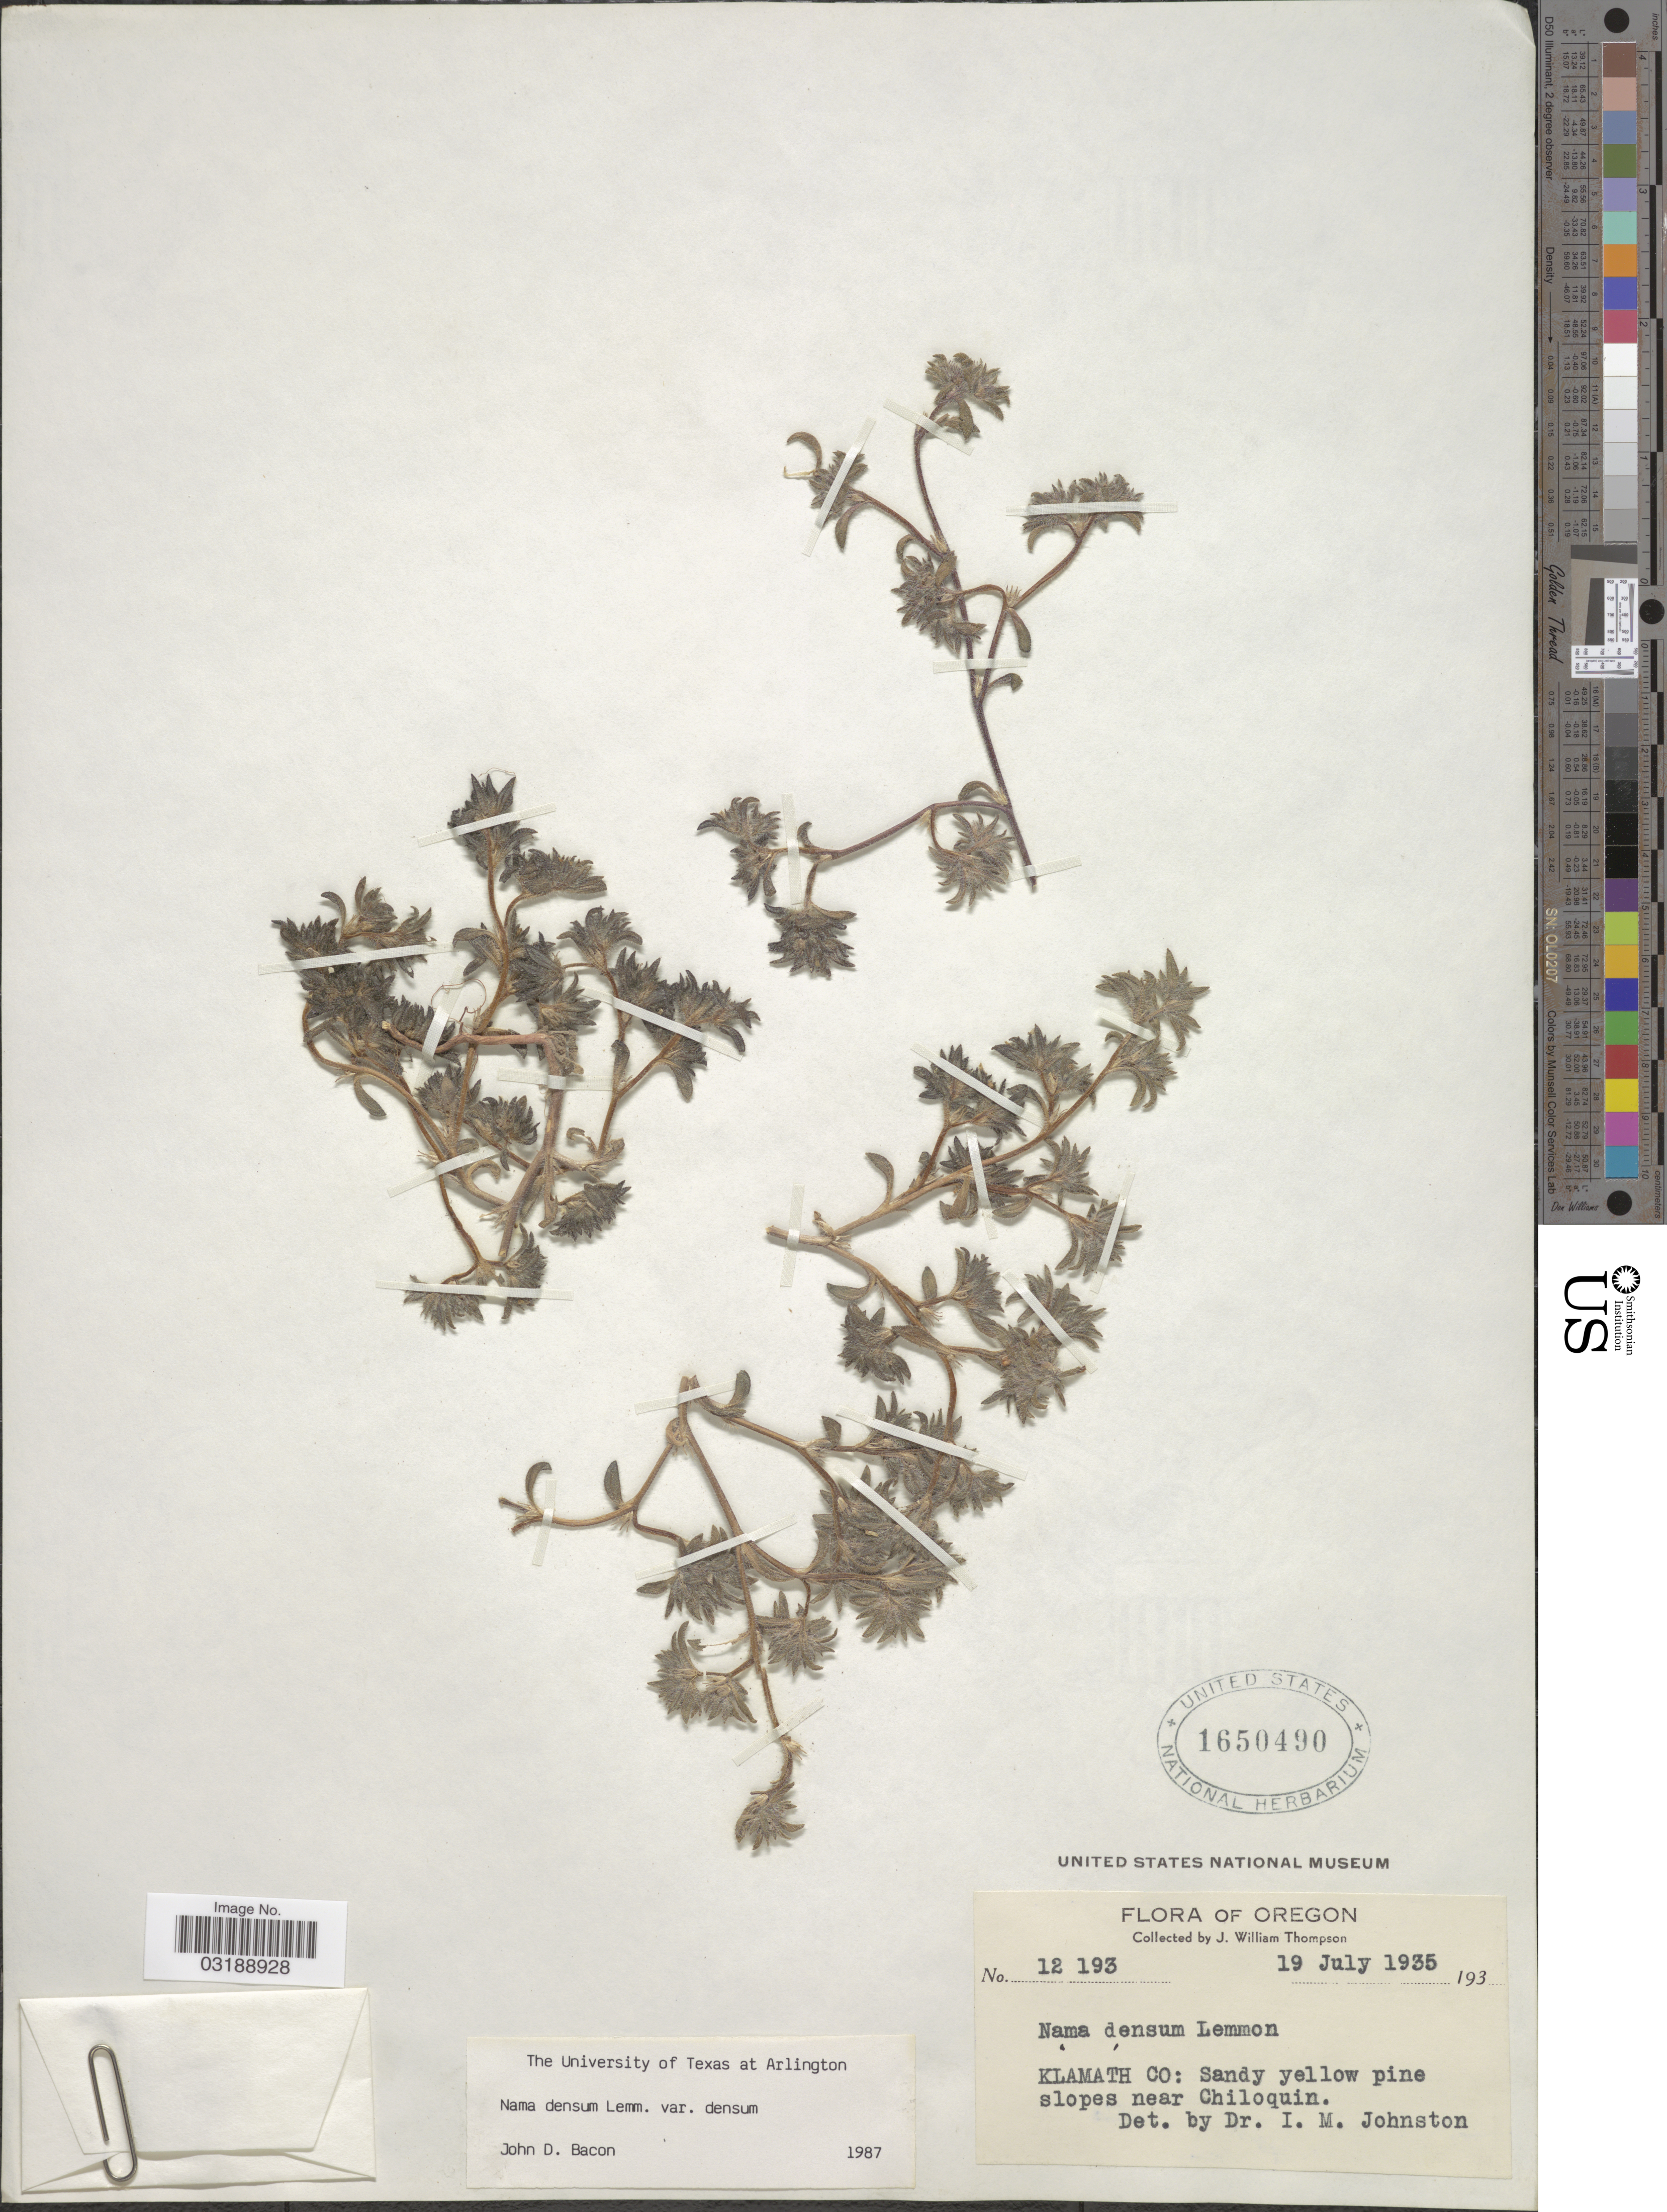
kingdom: Plantae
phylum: Tracheophyta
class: Magnoliopsida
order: Boraginales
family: Namaceae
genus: Nama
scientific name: Nama densa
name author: Lemmon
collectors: J. W. Thompson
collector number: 12193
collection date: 1935-07-19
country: United States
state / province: Oregon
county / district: Klamath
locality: Klamath Co: Sandy yellow pine slopes near Chiloquin.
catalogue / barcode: US 1650490